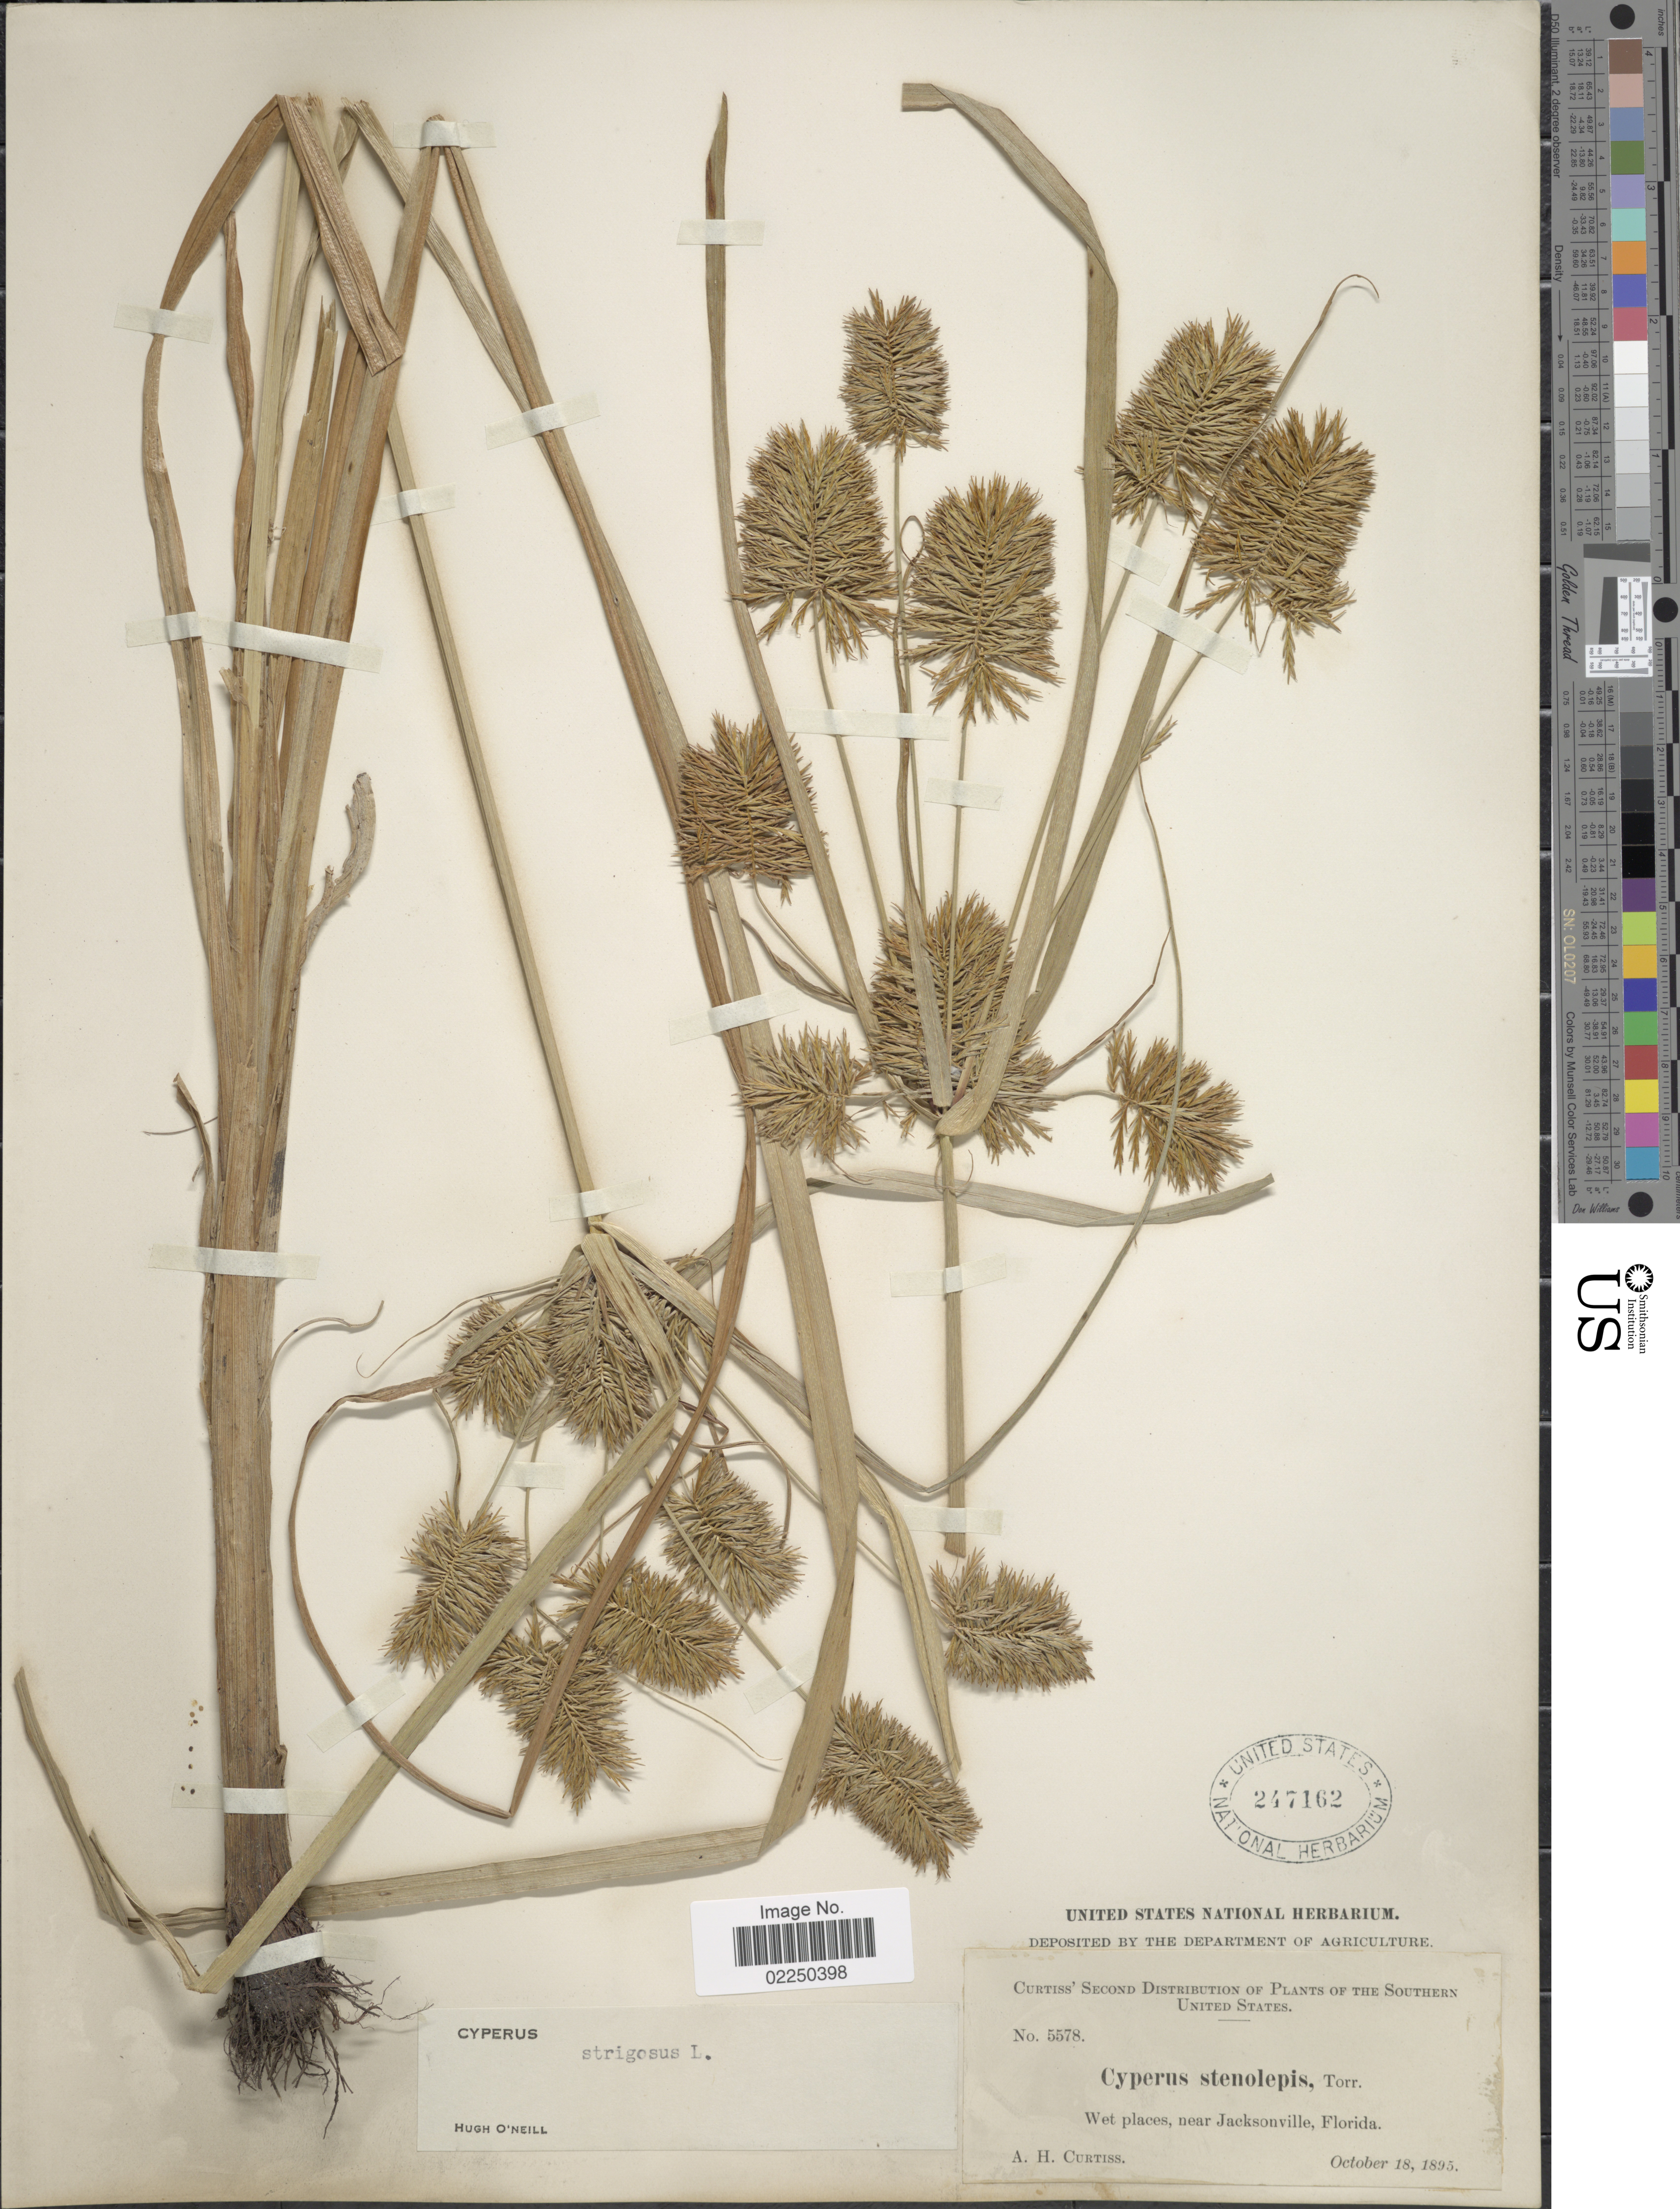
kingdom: Plantae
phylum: Tracheophyta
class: Liliopsida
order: Poales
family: Cyperaceae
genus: Cyperus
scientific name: Cyperus strigosus var. stenolepis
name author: (Torr.) Kük.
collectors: A. H. Curtiss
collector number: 5578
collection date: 1895-10-18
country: United States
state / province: Florida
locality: Southern United States, wet places, near Jacksonville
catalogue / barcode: US 247162